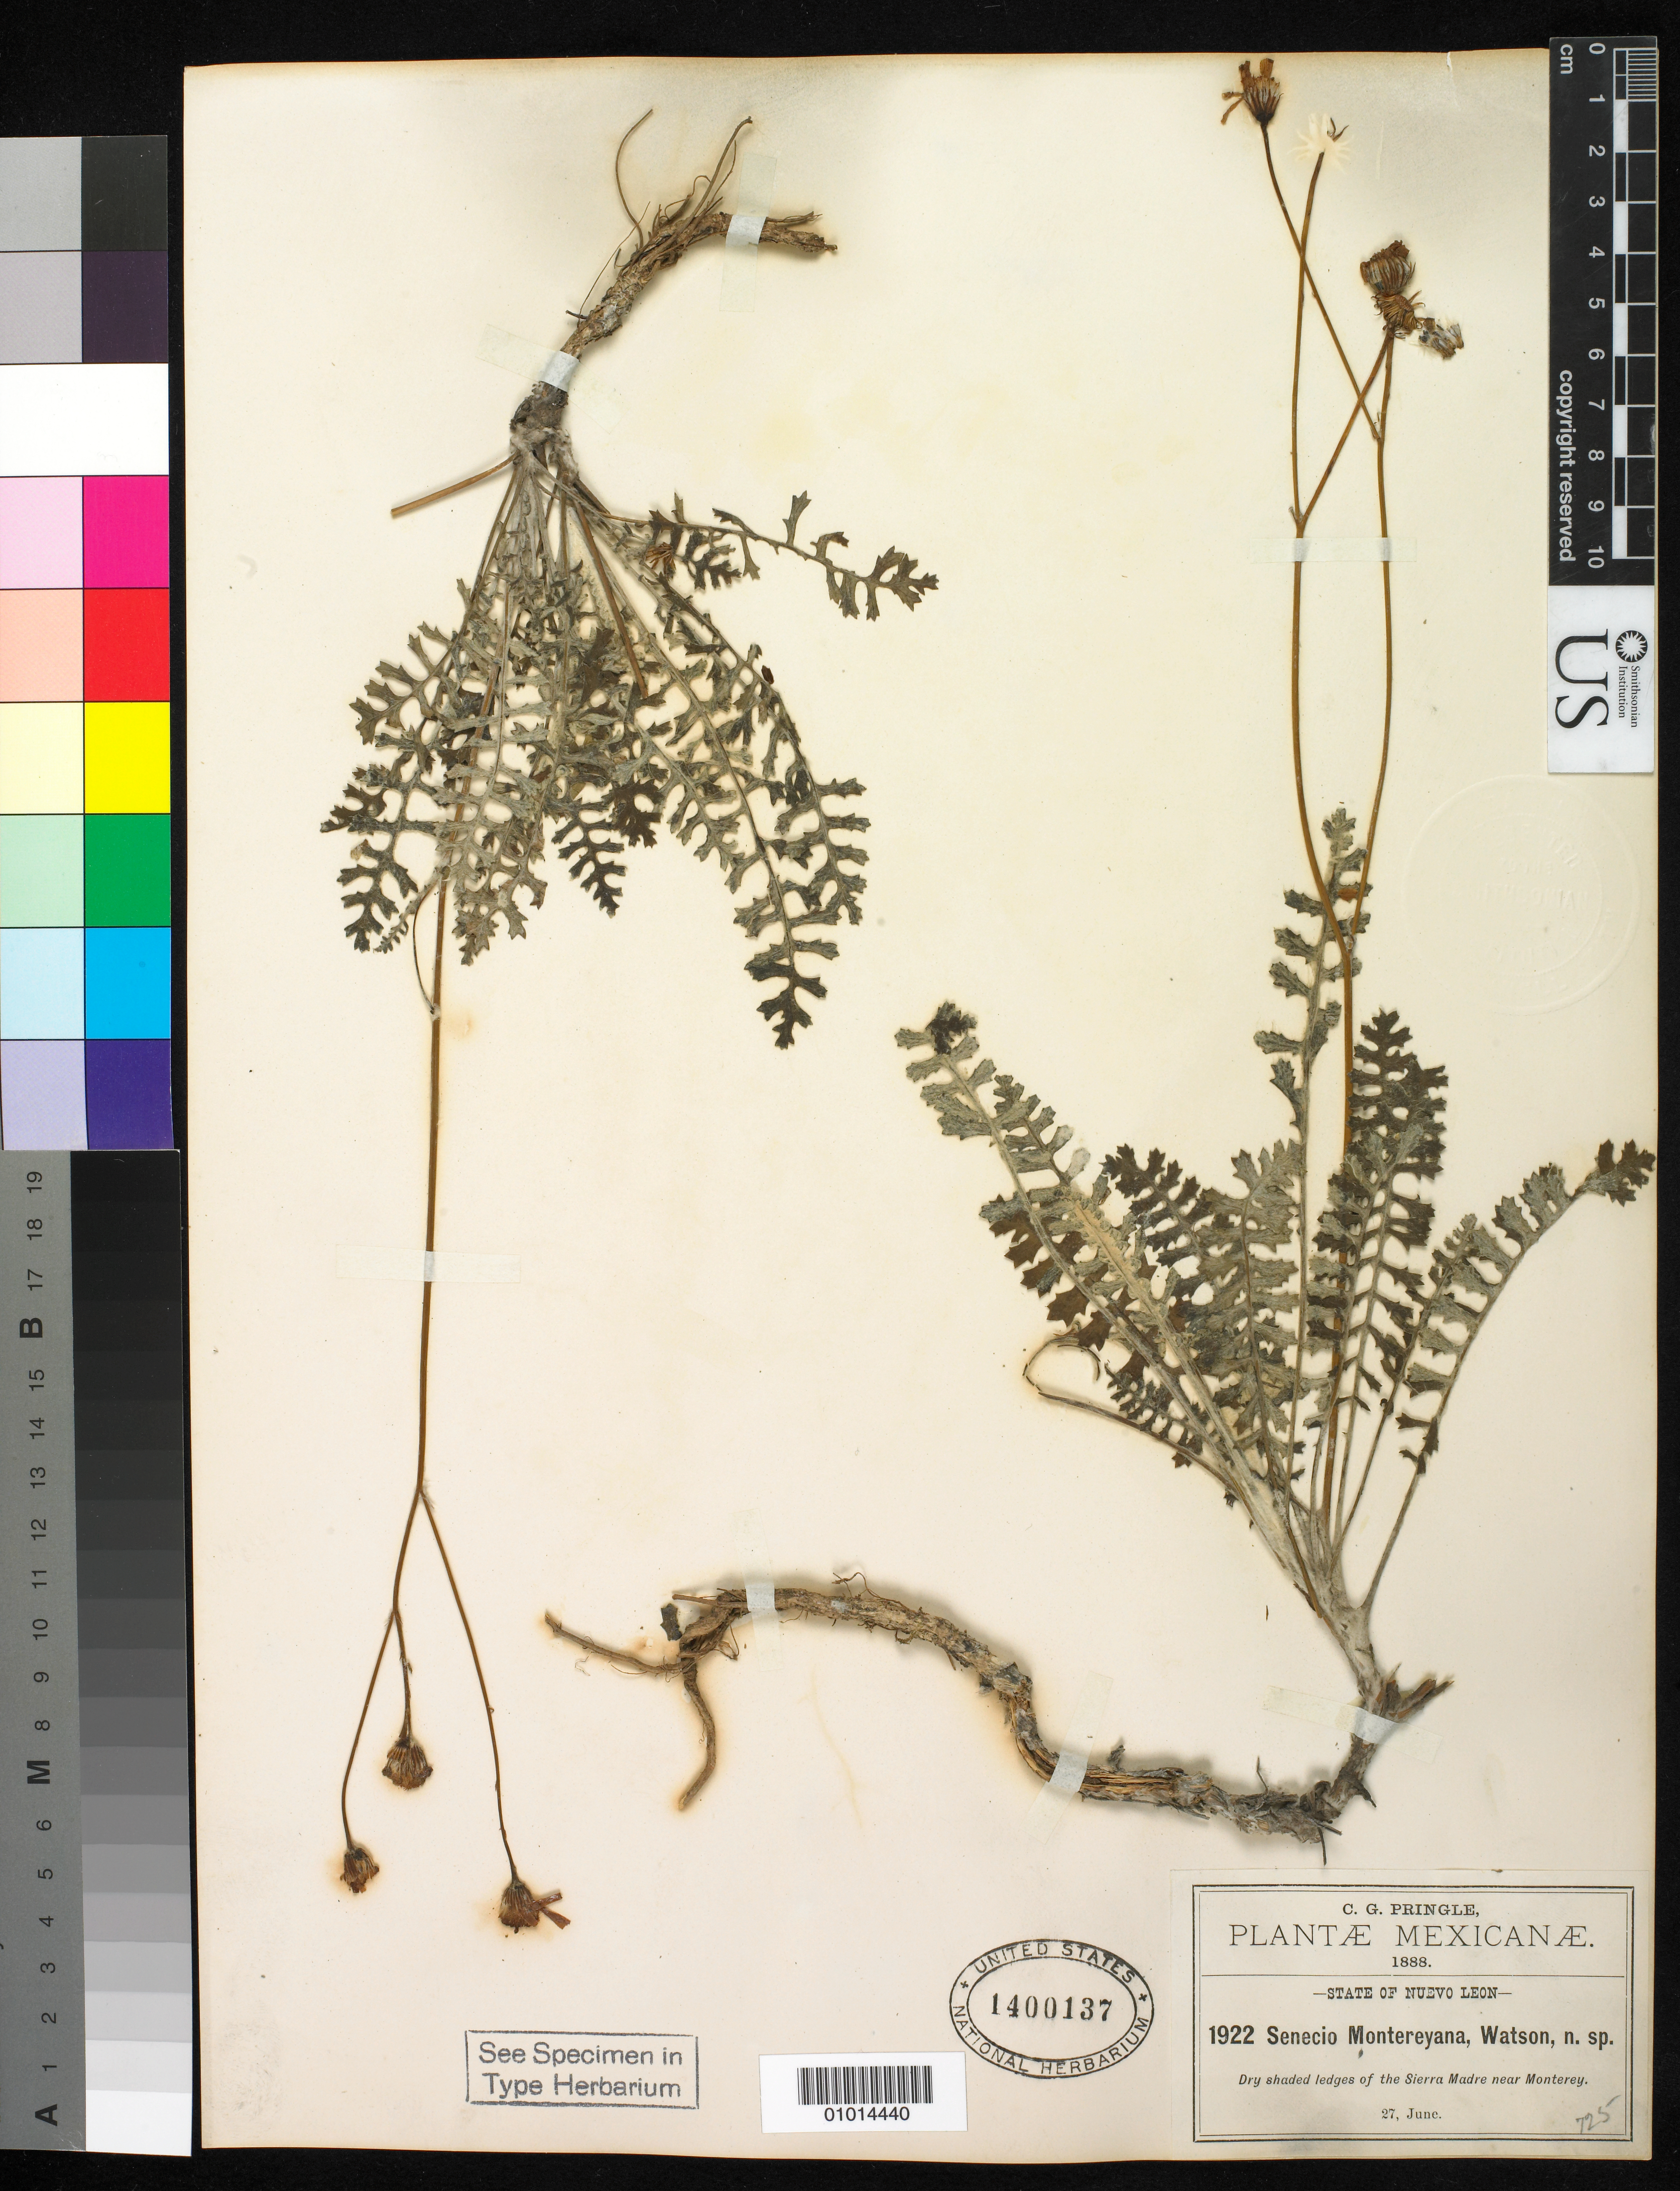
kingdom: Plantae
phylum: Tracheophyta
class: Magnoliopsida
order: Asterales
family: Asteraceae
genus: Senecio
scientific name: Senecio montereyana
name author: S. Watson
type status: Isotype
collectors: C. G. Pringle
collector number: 1922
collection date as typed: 27 Jun 1888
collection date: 1888-06-27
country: Mexico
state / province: Nuevo León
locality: Sierra Madre, near Monterrey.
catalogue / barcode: US 1400137